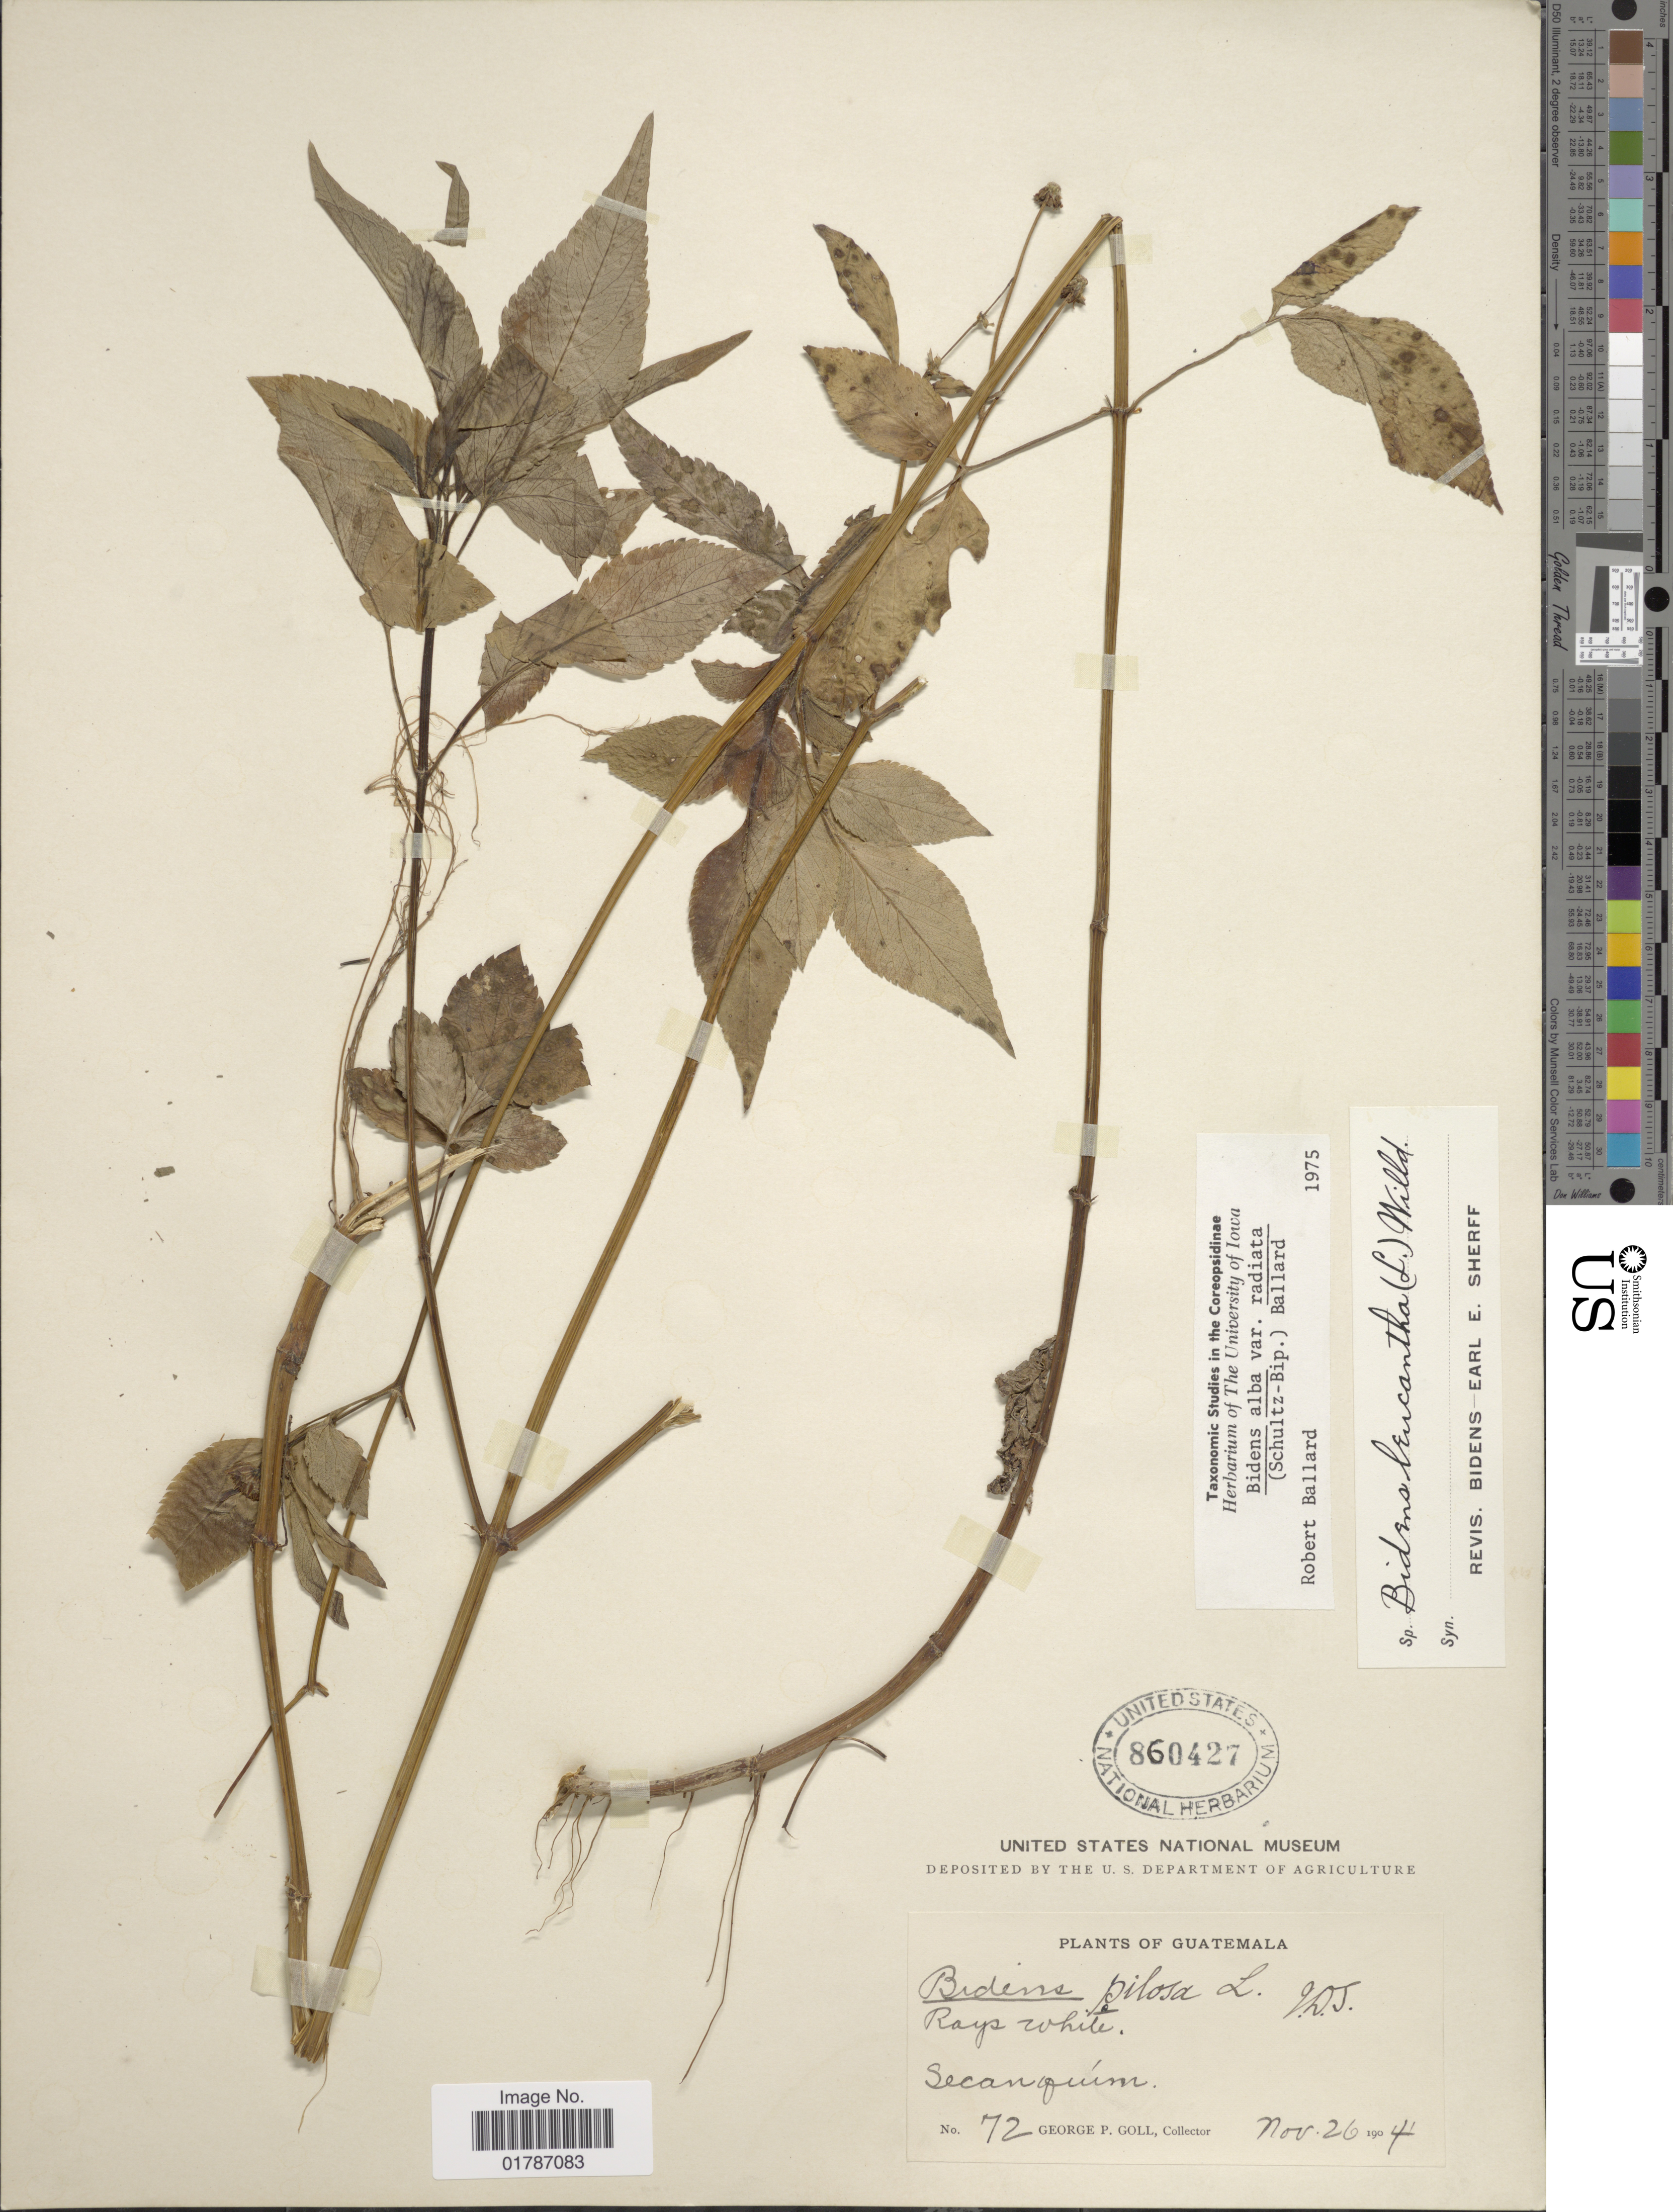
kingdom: Plantae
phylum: Tracheophyta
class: Magnoliopsida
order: Asterales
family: Asteraceae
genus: Bidens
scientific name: Bidens alba var. radiata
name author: (Sch. Bip.) R.E. Ballard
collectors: G. P. Goll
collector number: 72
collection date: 1904-11-26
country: Guatemala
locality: Secanquim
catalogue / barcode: US 860427